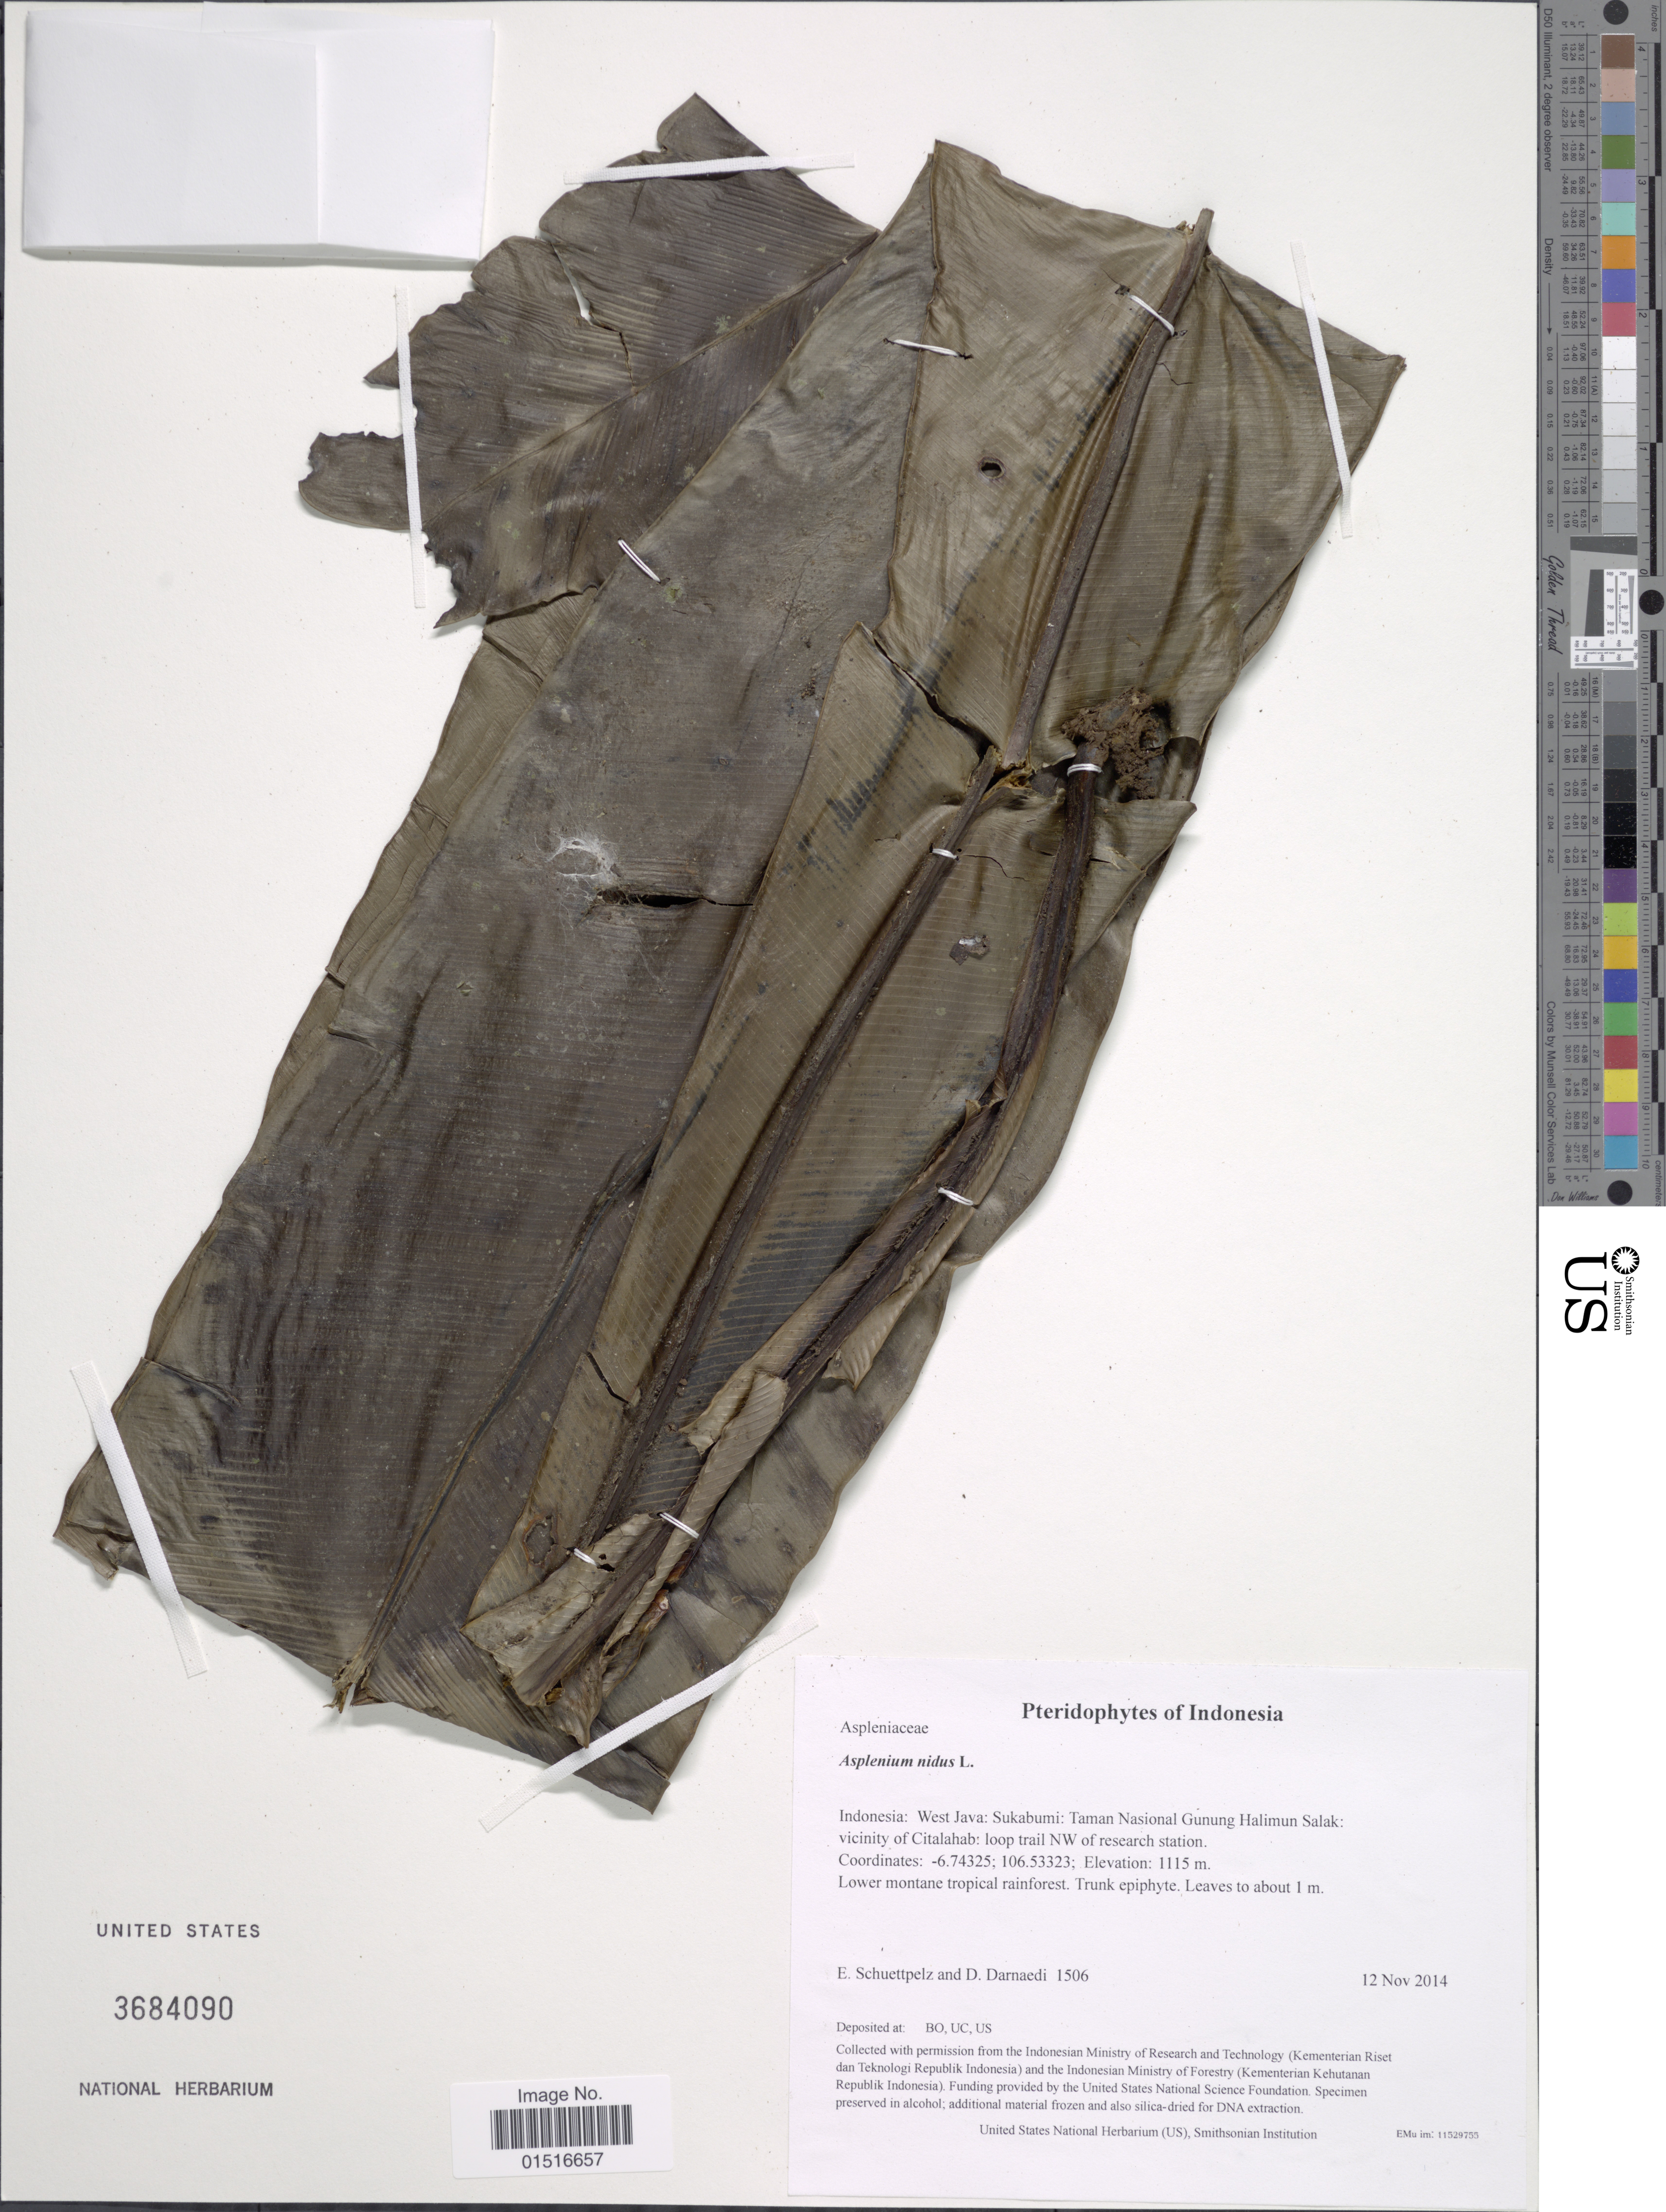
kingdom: Plantae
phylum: Tracheophyta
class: Polypodiopsida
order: Polypodiales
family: Aspleniaceae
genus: Asplenium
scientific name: Asplenium nidus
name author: L.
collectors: E. Schuettpelz & D. Darnaedi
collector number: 1506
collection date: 2014-11-12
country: Indonesia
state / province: Java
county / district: Jawa Barat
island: Java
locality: Taman Nasional Gunung Halimun Salak: vicinity of Citalahab: loop trail NW of research station.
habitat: Lower montane tropical rainforest.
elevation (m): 1115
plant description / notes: Collected with permission from the Indonesian Ministry of Research and Technology (Kementerian Riset dan Teknologi Republik Indonesia) and the Indonesian Ministry of Forestry (Kementerian Kehutanan Republik Indonesia).; Funding provided by the United States National Science Foundation.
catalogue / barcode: US 3684090